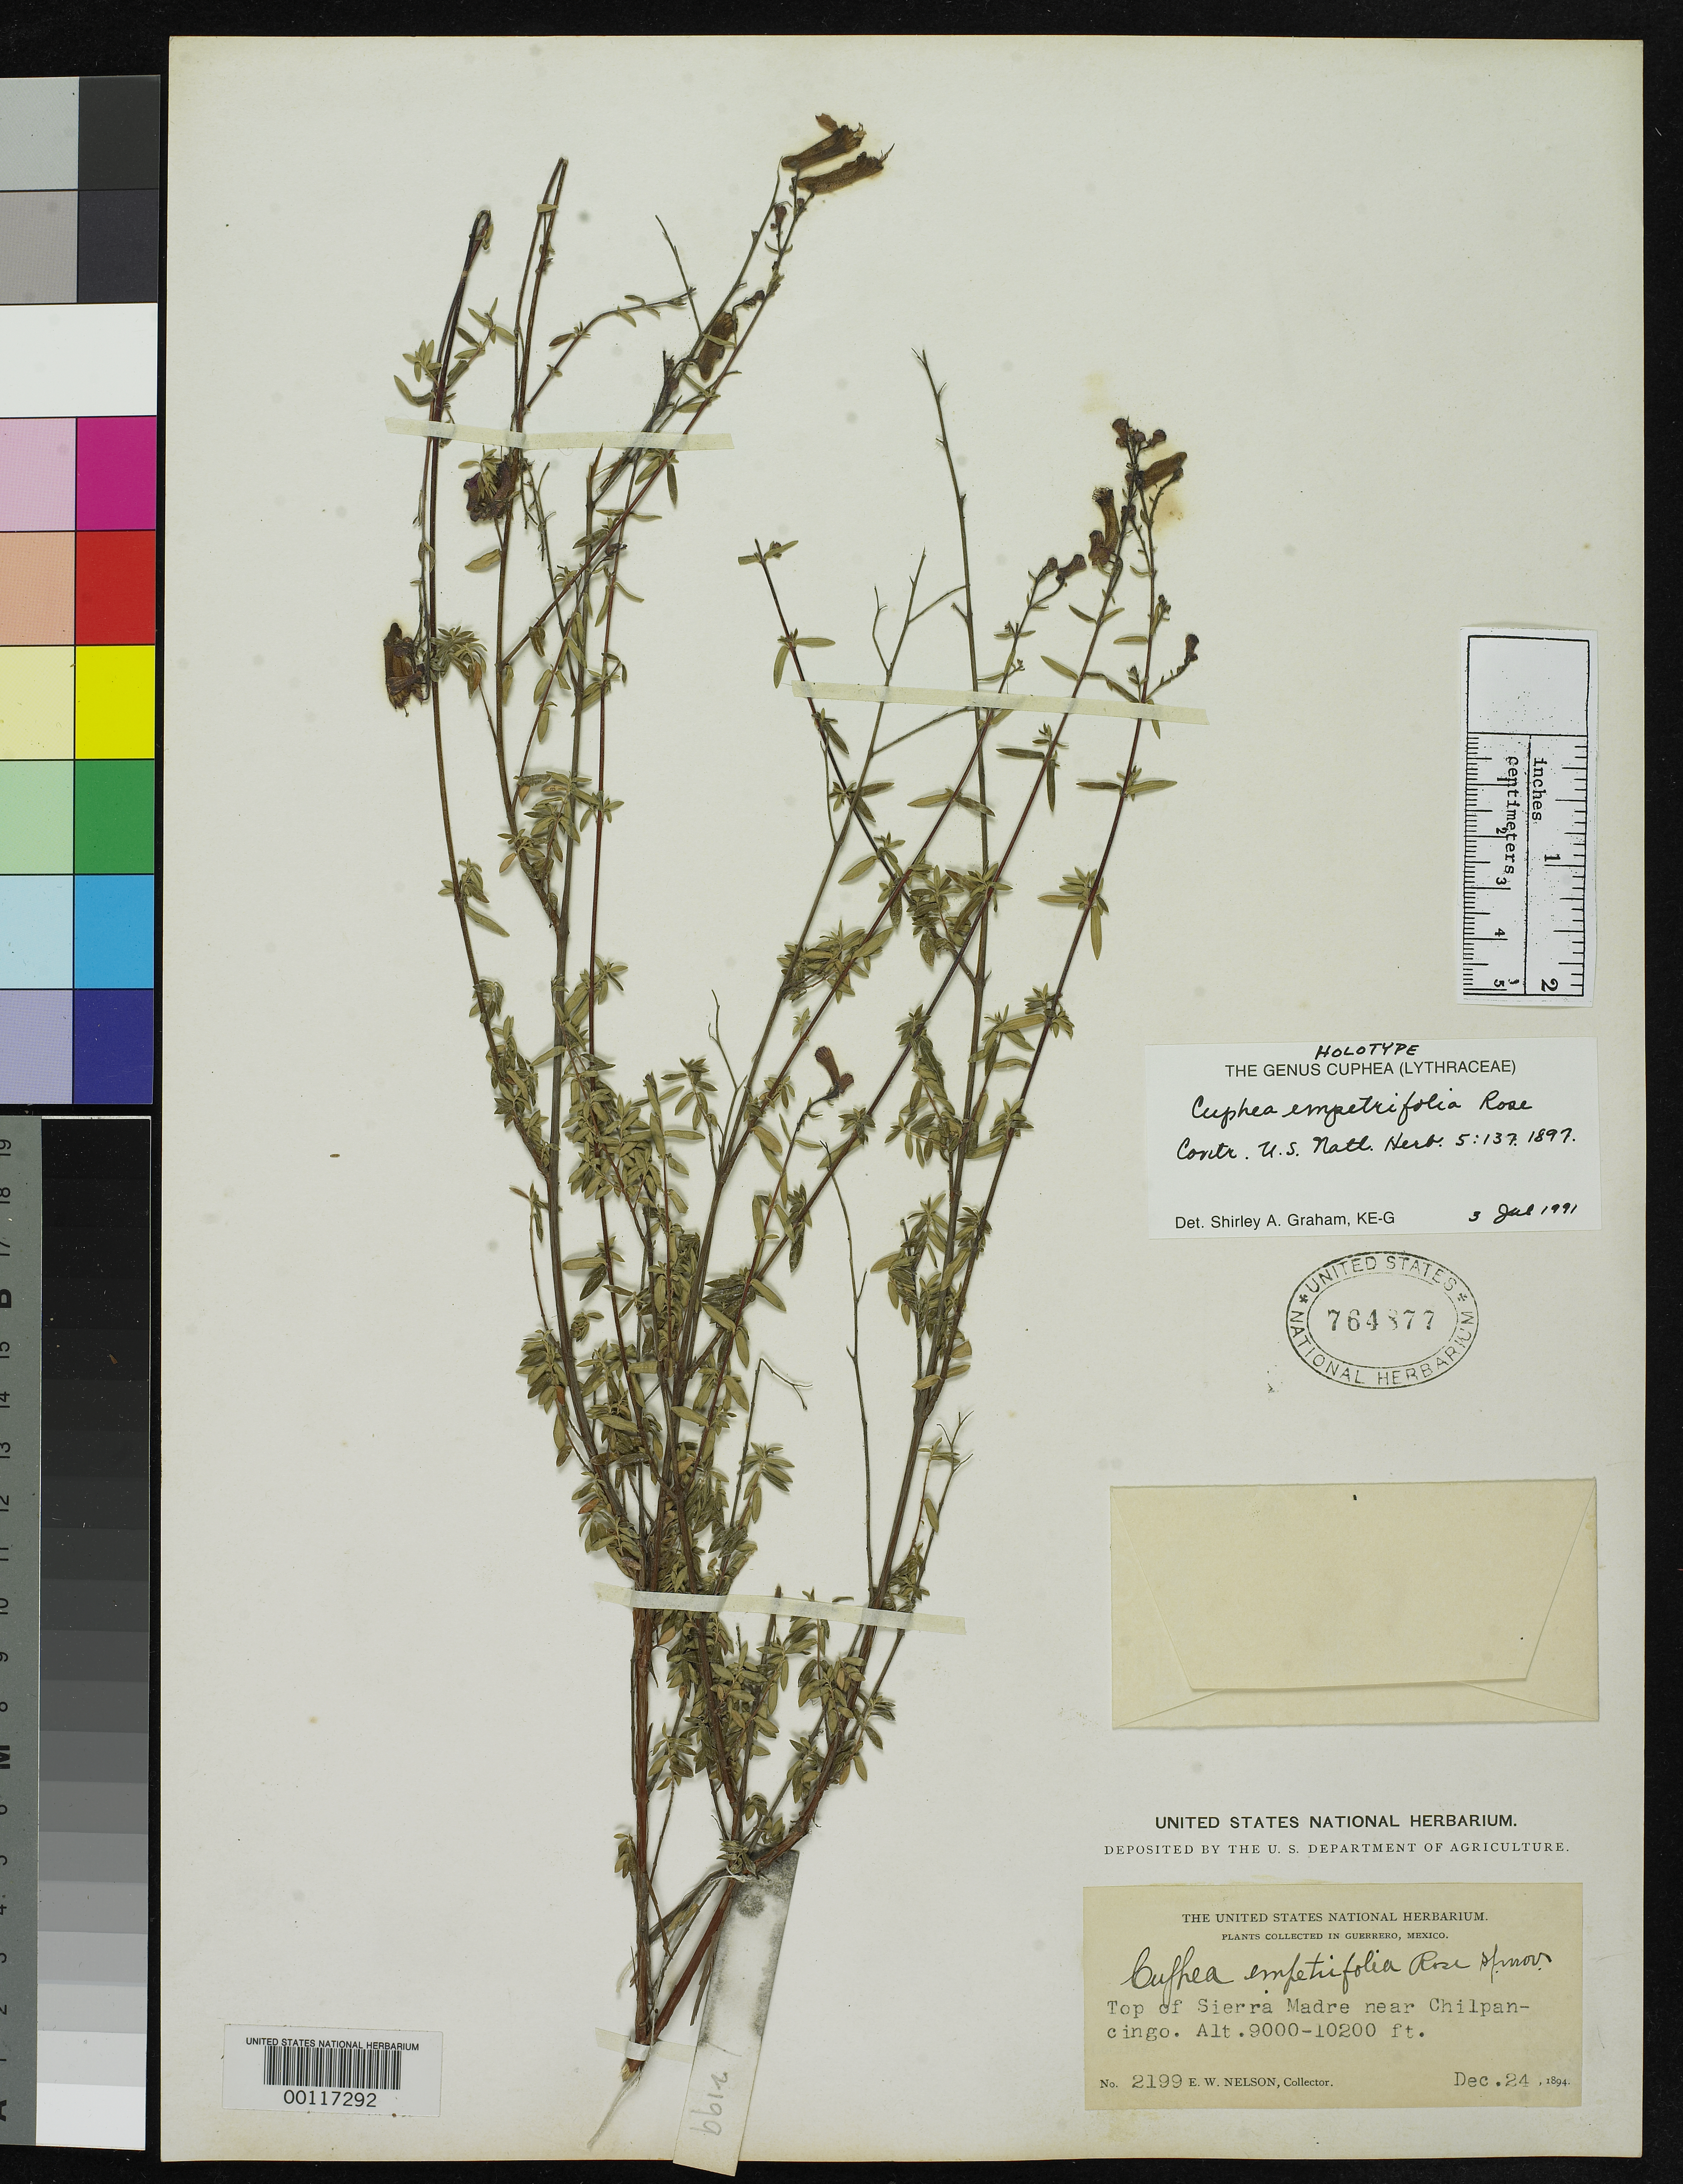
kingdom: Plantae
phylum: Tracheophyta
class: Magnoliopsida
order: Myrtales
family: Lythraceae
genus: Cuphea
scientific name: Cuphea empetrifolia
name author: Rose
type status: Holotype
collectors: E. W. Nelson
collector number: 2199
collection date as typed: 24 Dec 1894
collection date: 1894-12-24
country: Mexico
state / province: Guerrero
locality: Sierra Madre near Chilpancingo.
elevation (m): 2650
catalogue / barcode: US 764877